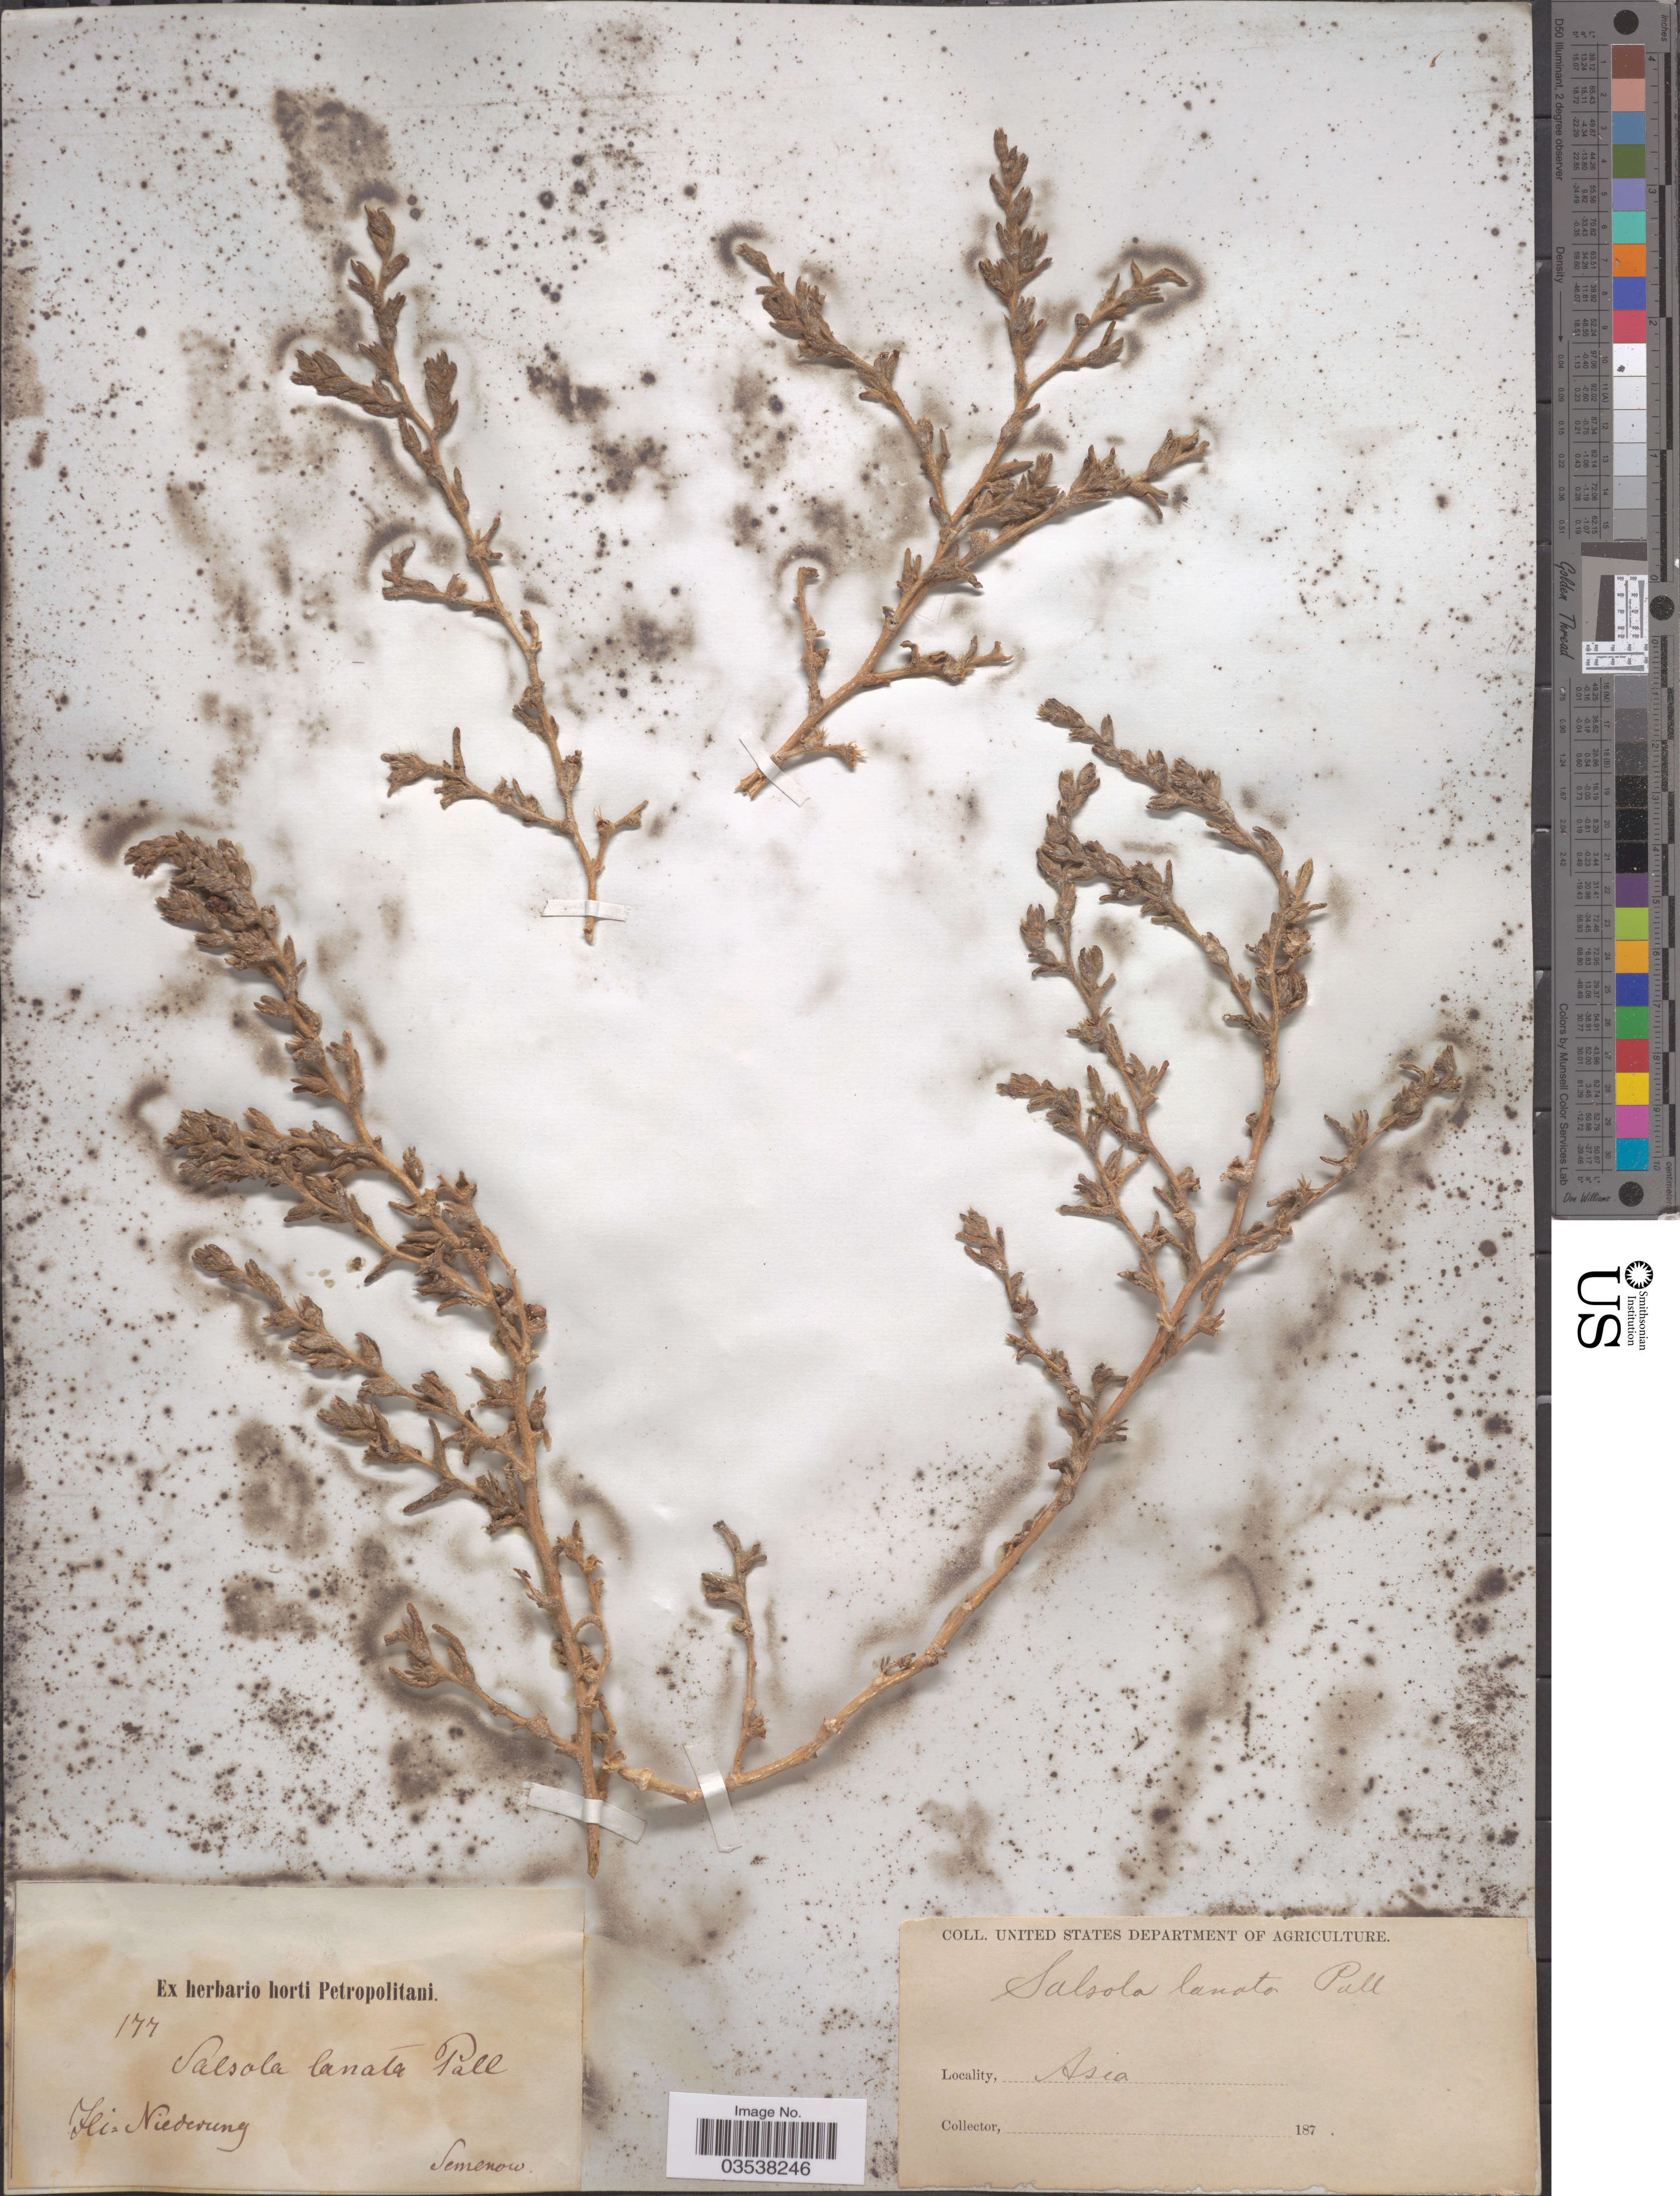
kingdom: Plantae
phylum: Tracheophyta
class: Magnoliopsida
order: Caryophyllales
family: Amaranthaceae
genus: Climacoptera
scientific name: Climacoptera lanata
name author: (Pall.) Botsch.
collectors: P. P. Semenov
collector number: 177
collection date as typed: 187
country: Kazakhstan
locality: Asia. Ili-Niederung.